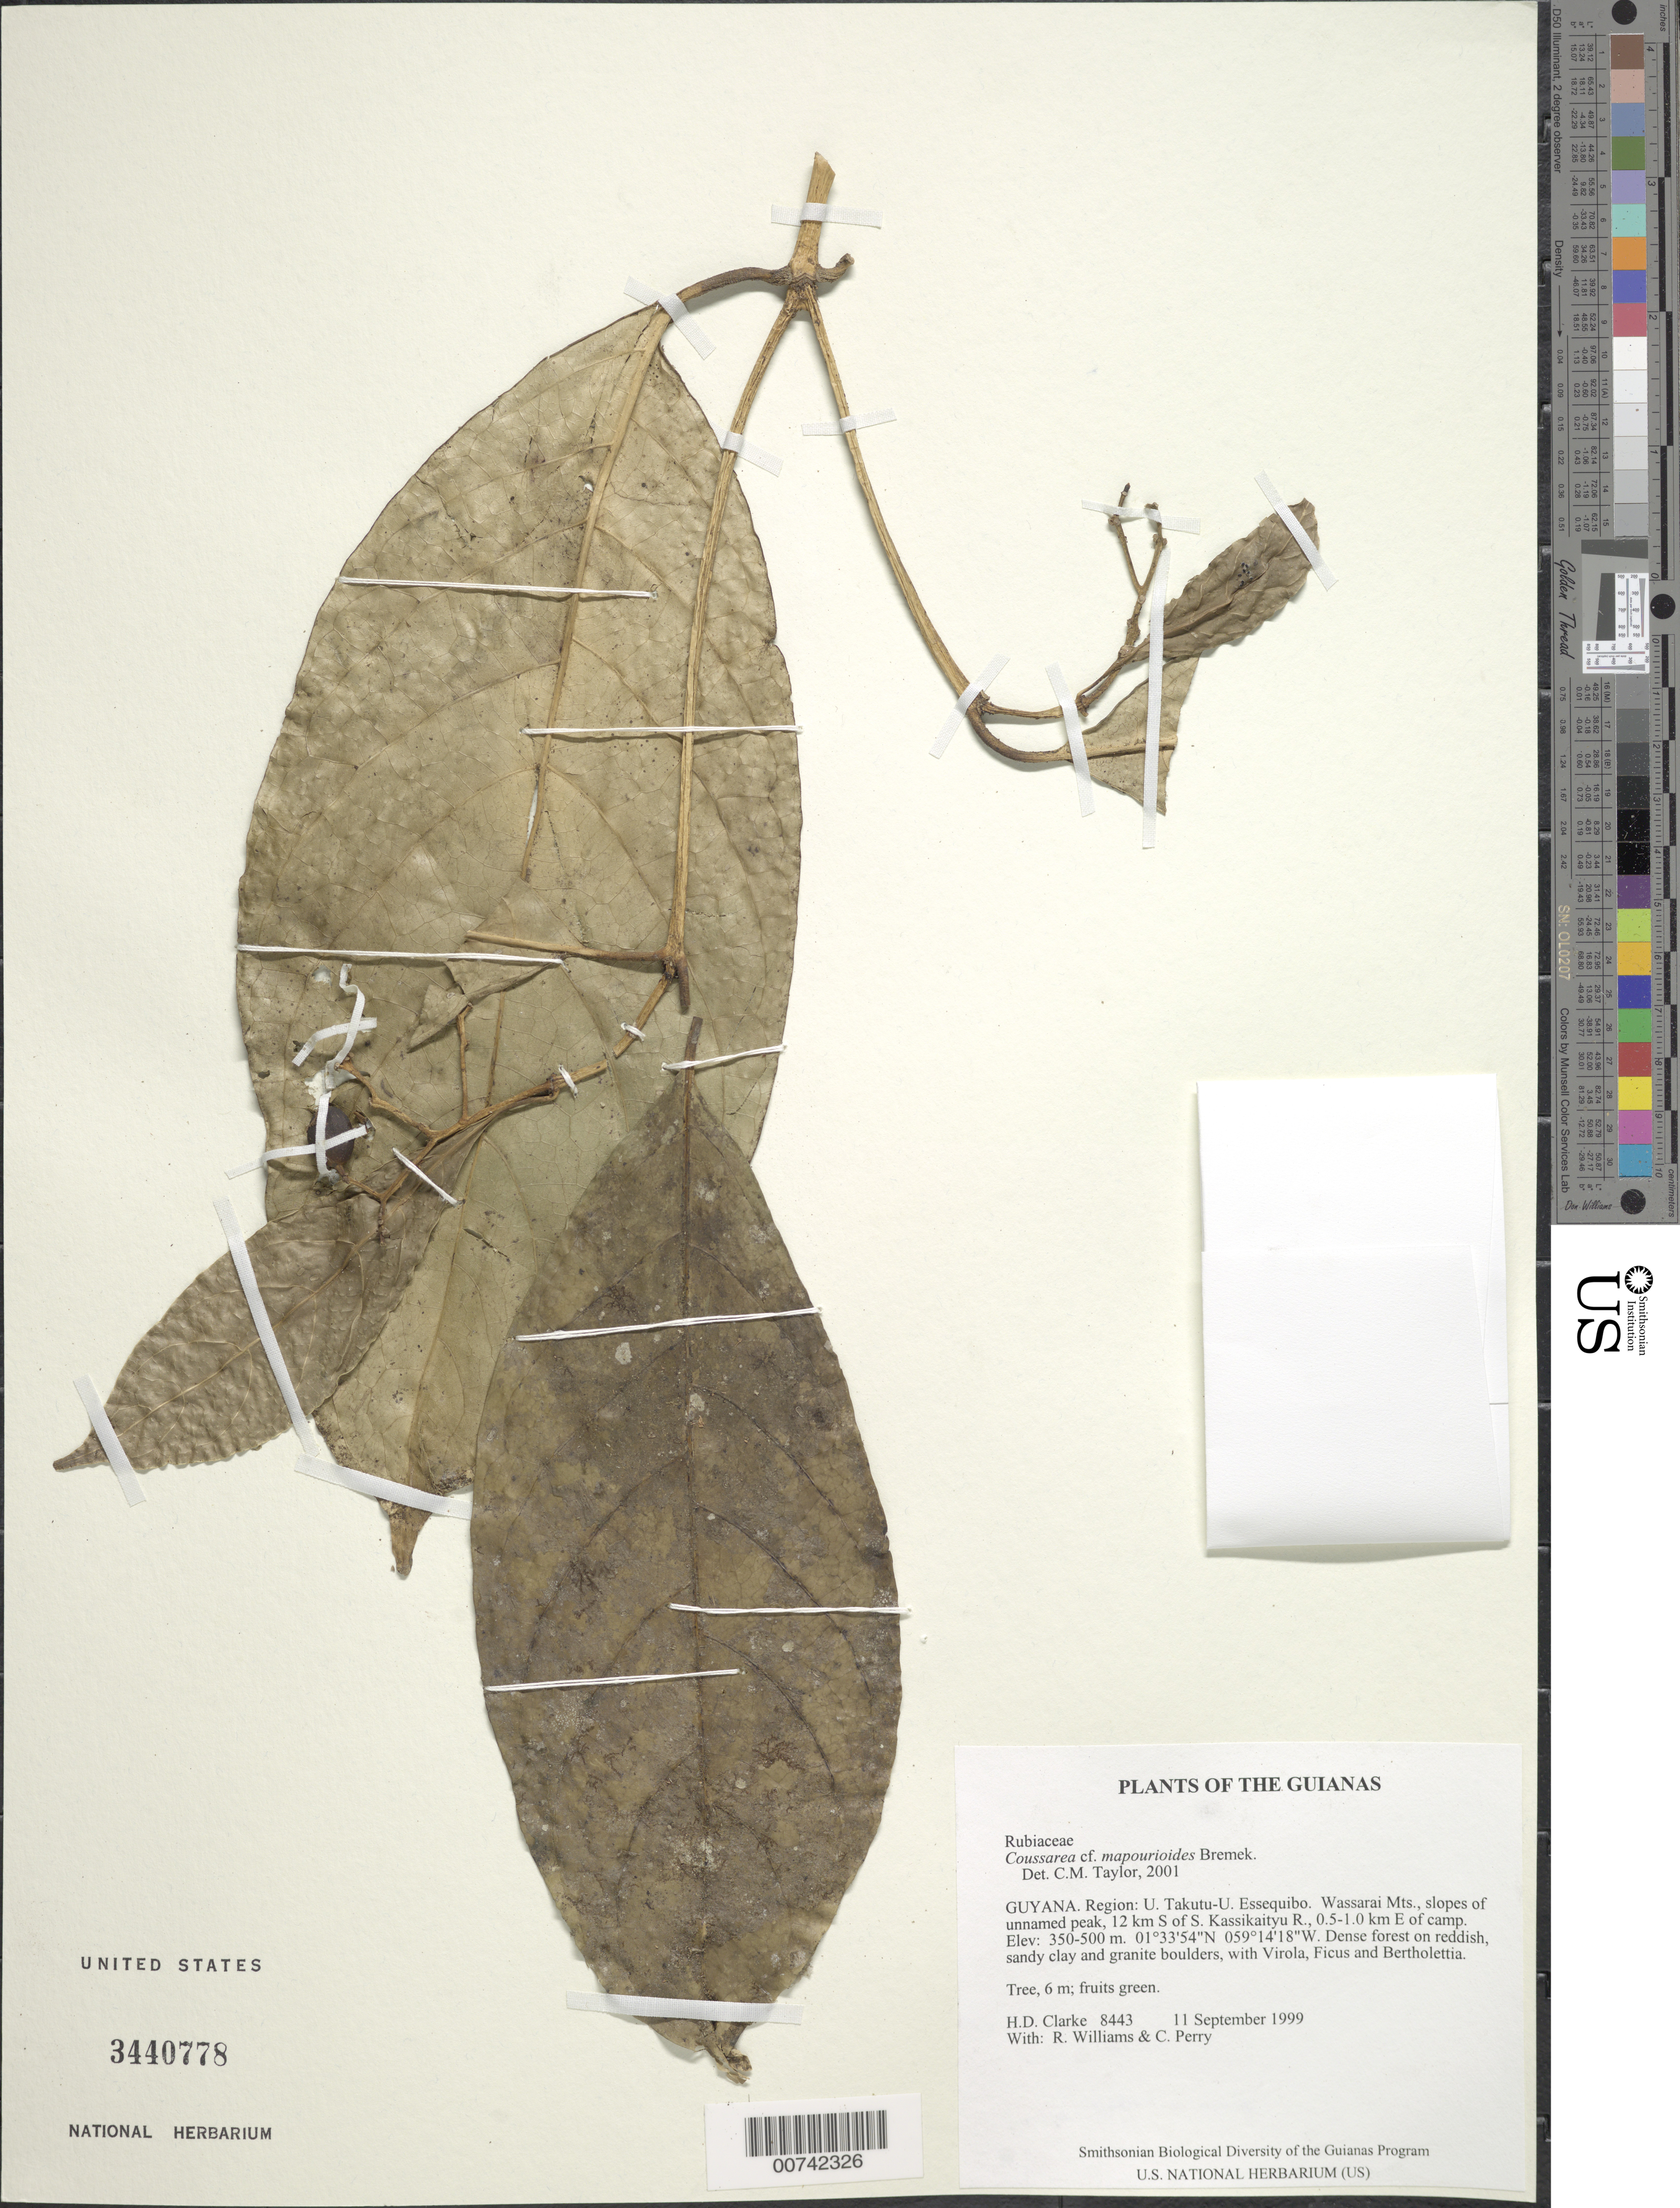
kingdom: Plantae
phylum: Tracheophyta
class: Magnoliopsida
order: Gentianales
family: Rubiaceae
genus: Coussarea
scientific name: Coussarea mapourioides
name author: Bremek.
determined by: Taylor, Charlotte M.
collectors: H. D. Clarke, R. Williams & C. Perry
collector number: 8443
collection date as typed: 11 September 1999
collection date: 1999-09-11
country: Guyana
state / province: U. Takutu-U. Essequibo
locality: Wassarai Mts., slopes of unnamed peak, 12 km S of S. Kassikaityu R., 0.5-1.0 km E of camp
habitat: Dense forest on reddish, sandy clay and granite boulders, with Virola, Ficus and Bertholettia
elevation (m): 350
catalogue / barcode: US 3440778